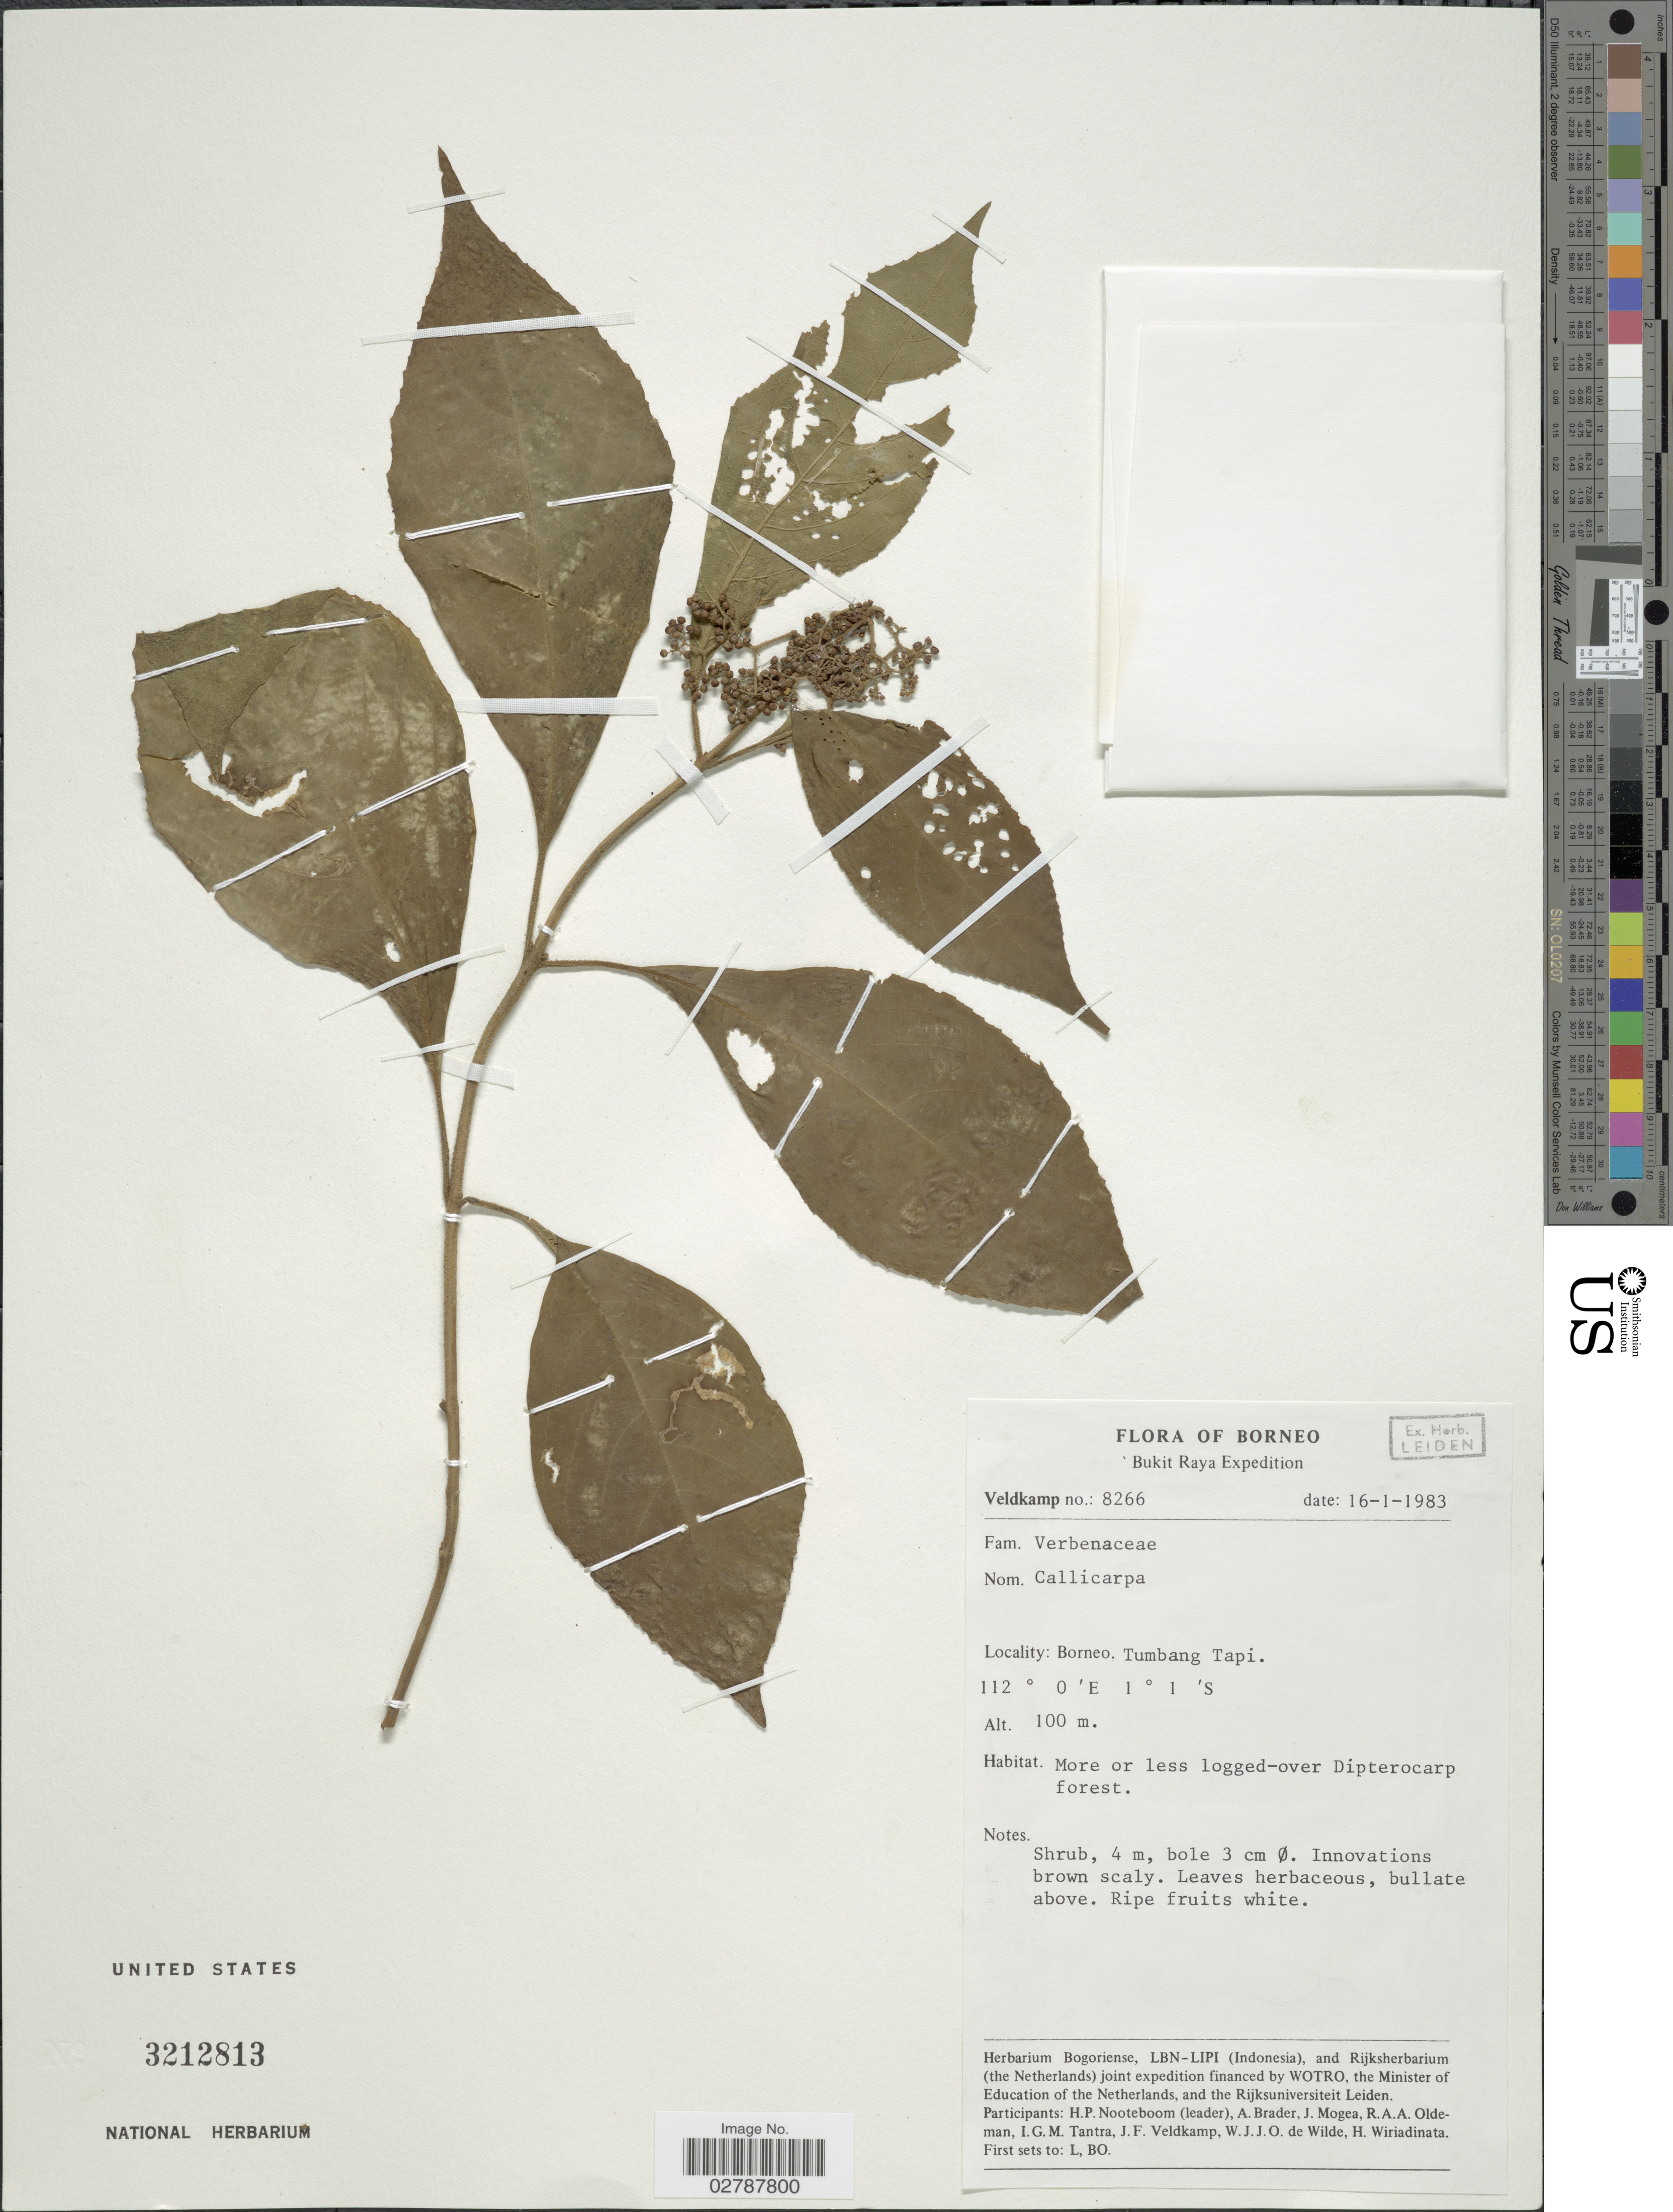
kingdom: Plantae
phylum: Tracheophyta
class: Magnoliopsida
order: Lamiales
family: Lamiaceae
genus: Callicarpa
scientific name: Callicarpa sp.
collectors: J. F. Veldkamp, H. P. Nooteboom, A. Brader & J. Mogea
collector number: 8266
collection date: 1983-01-16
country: Indonesia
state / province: Kalimantan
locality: Borneo. Bukit Raya. Tumbang Tapi.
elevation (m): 100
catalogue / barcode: US 3212813